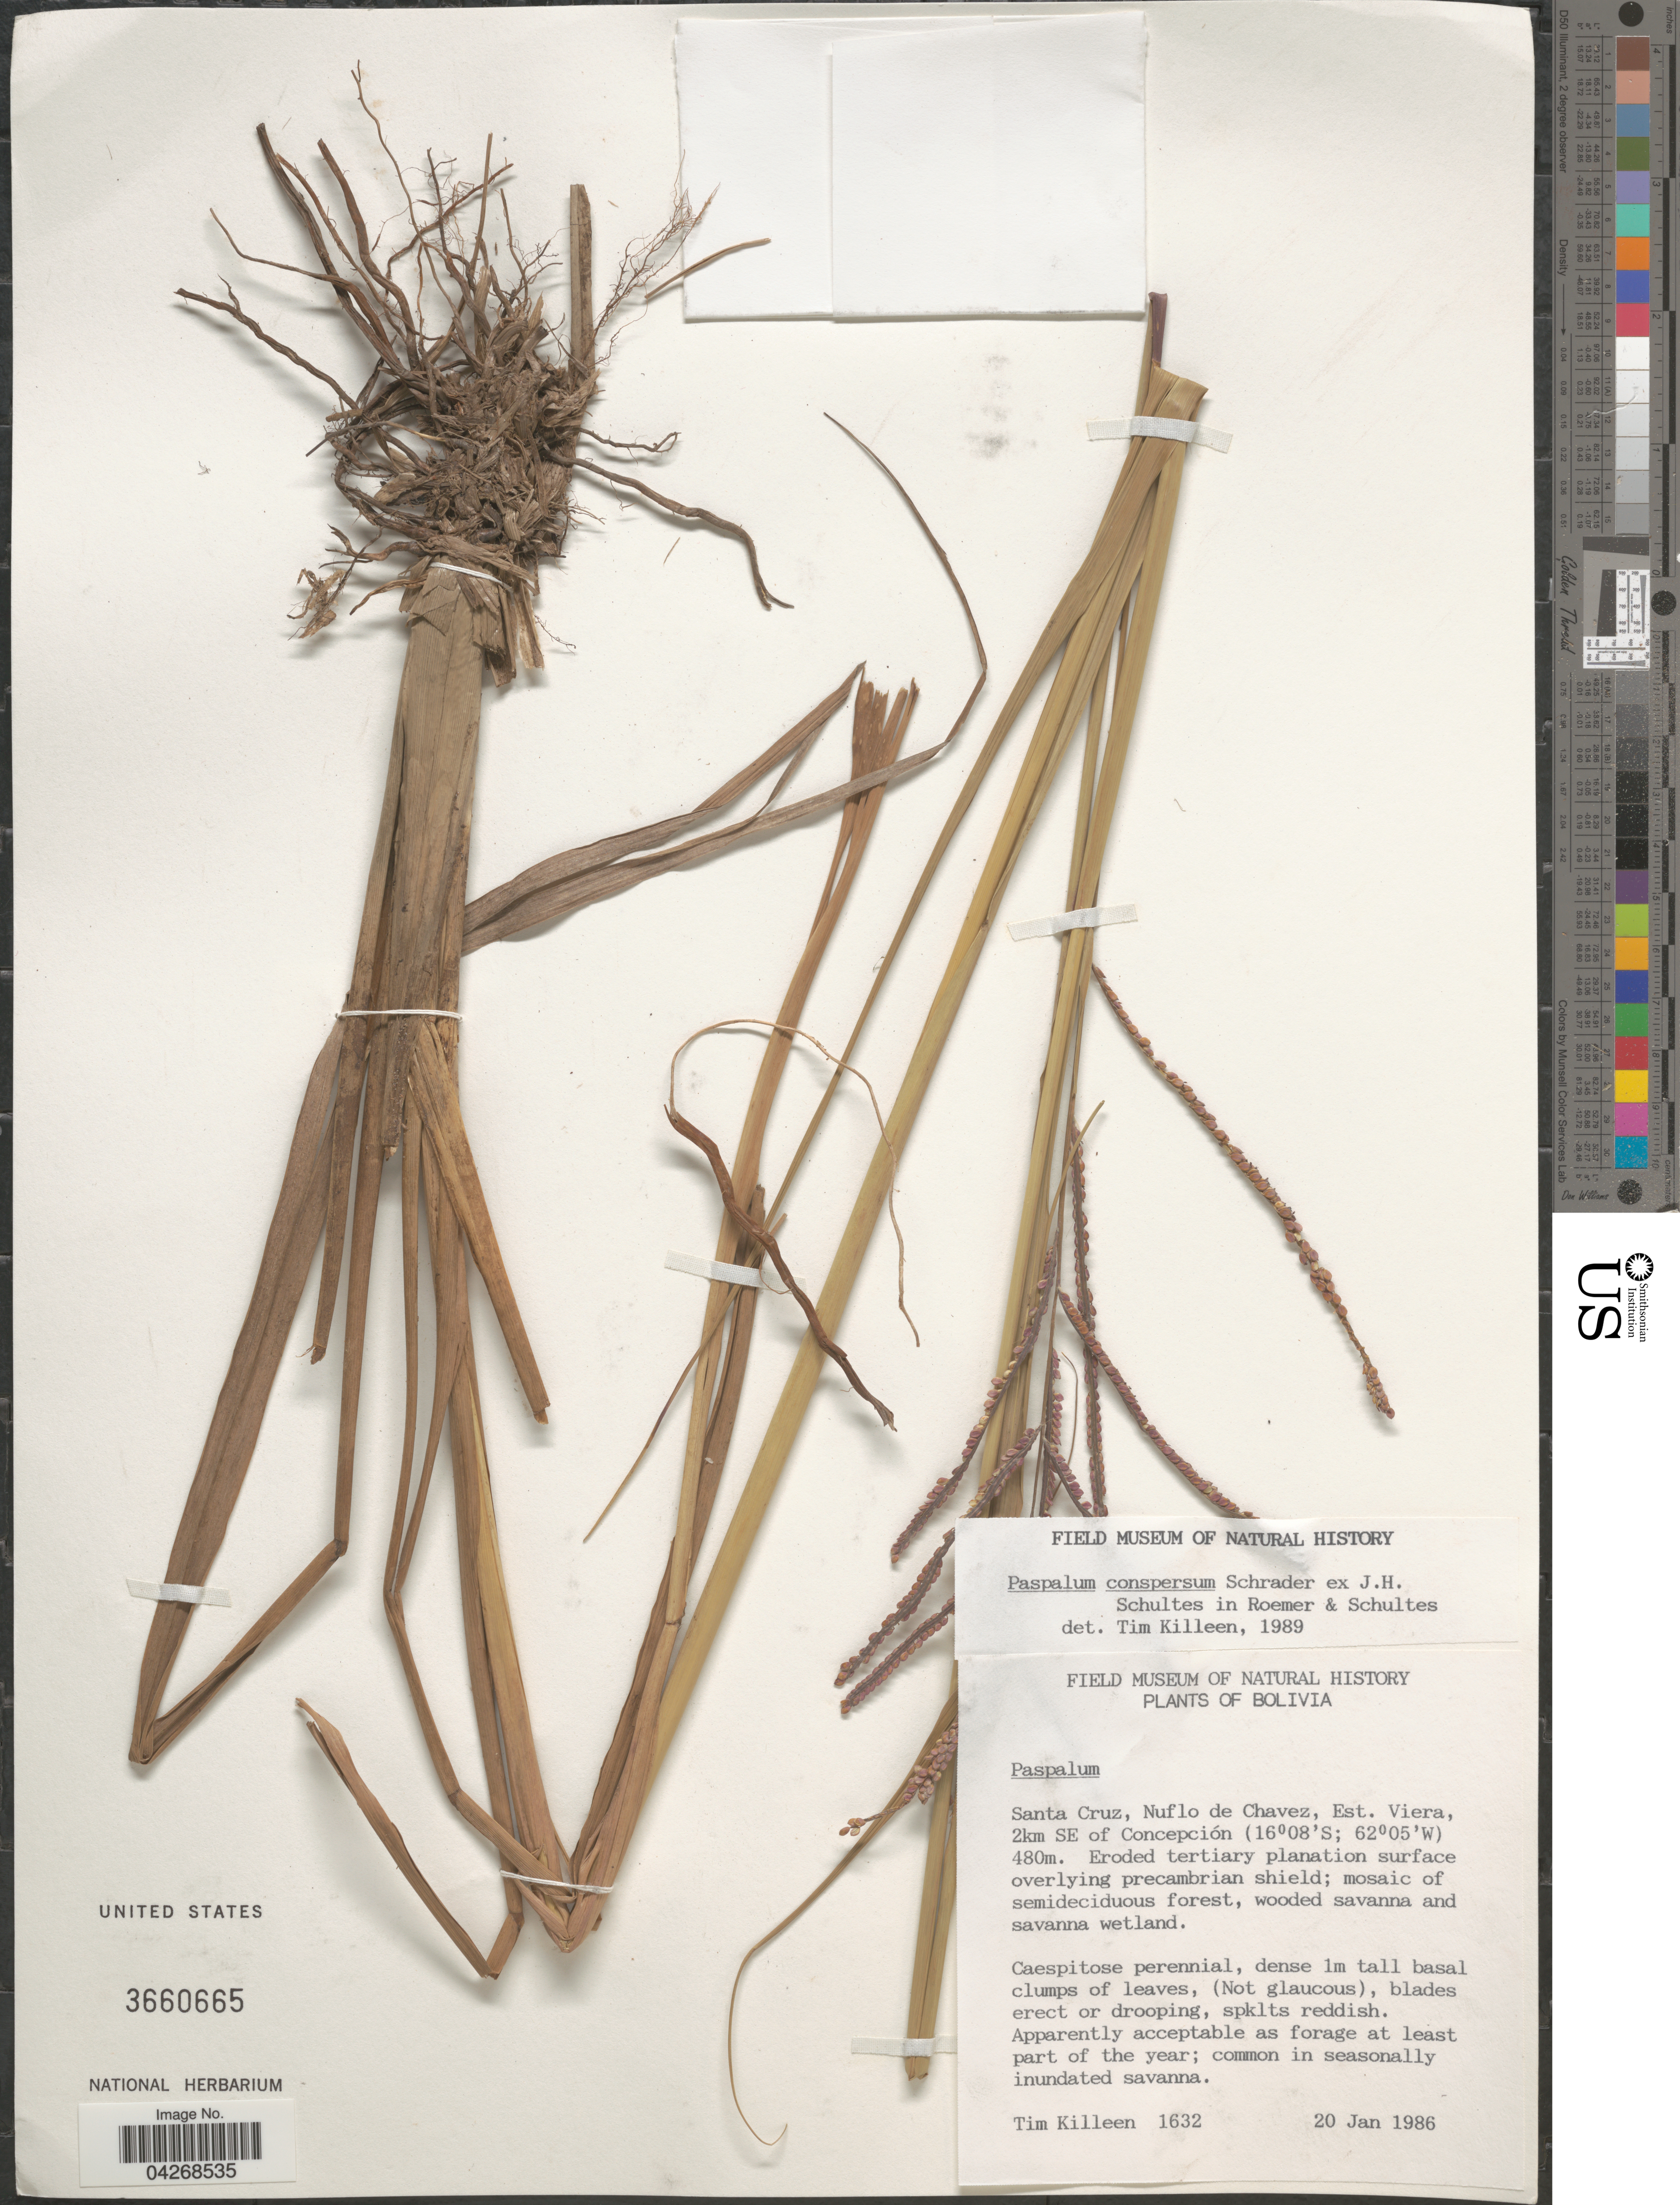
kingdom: Plantae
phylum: Tracheophyta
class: Liliopsida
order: Poales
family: Poaceae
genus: Paspalum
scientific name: Paspalum conspersum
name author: Schrad.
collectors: T. J. Killeen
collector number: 1632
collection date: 1986-01-20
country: Bolivia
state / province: Santa Cruz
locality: Nuflo de Chavez, Est. Viera, 2km SE of Concepción.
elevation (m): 480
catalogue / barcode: US 3660665